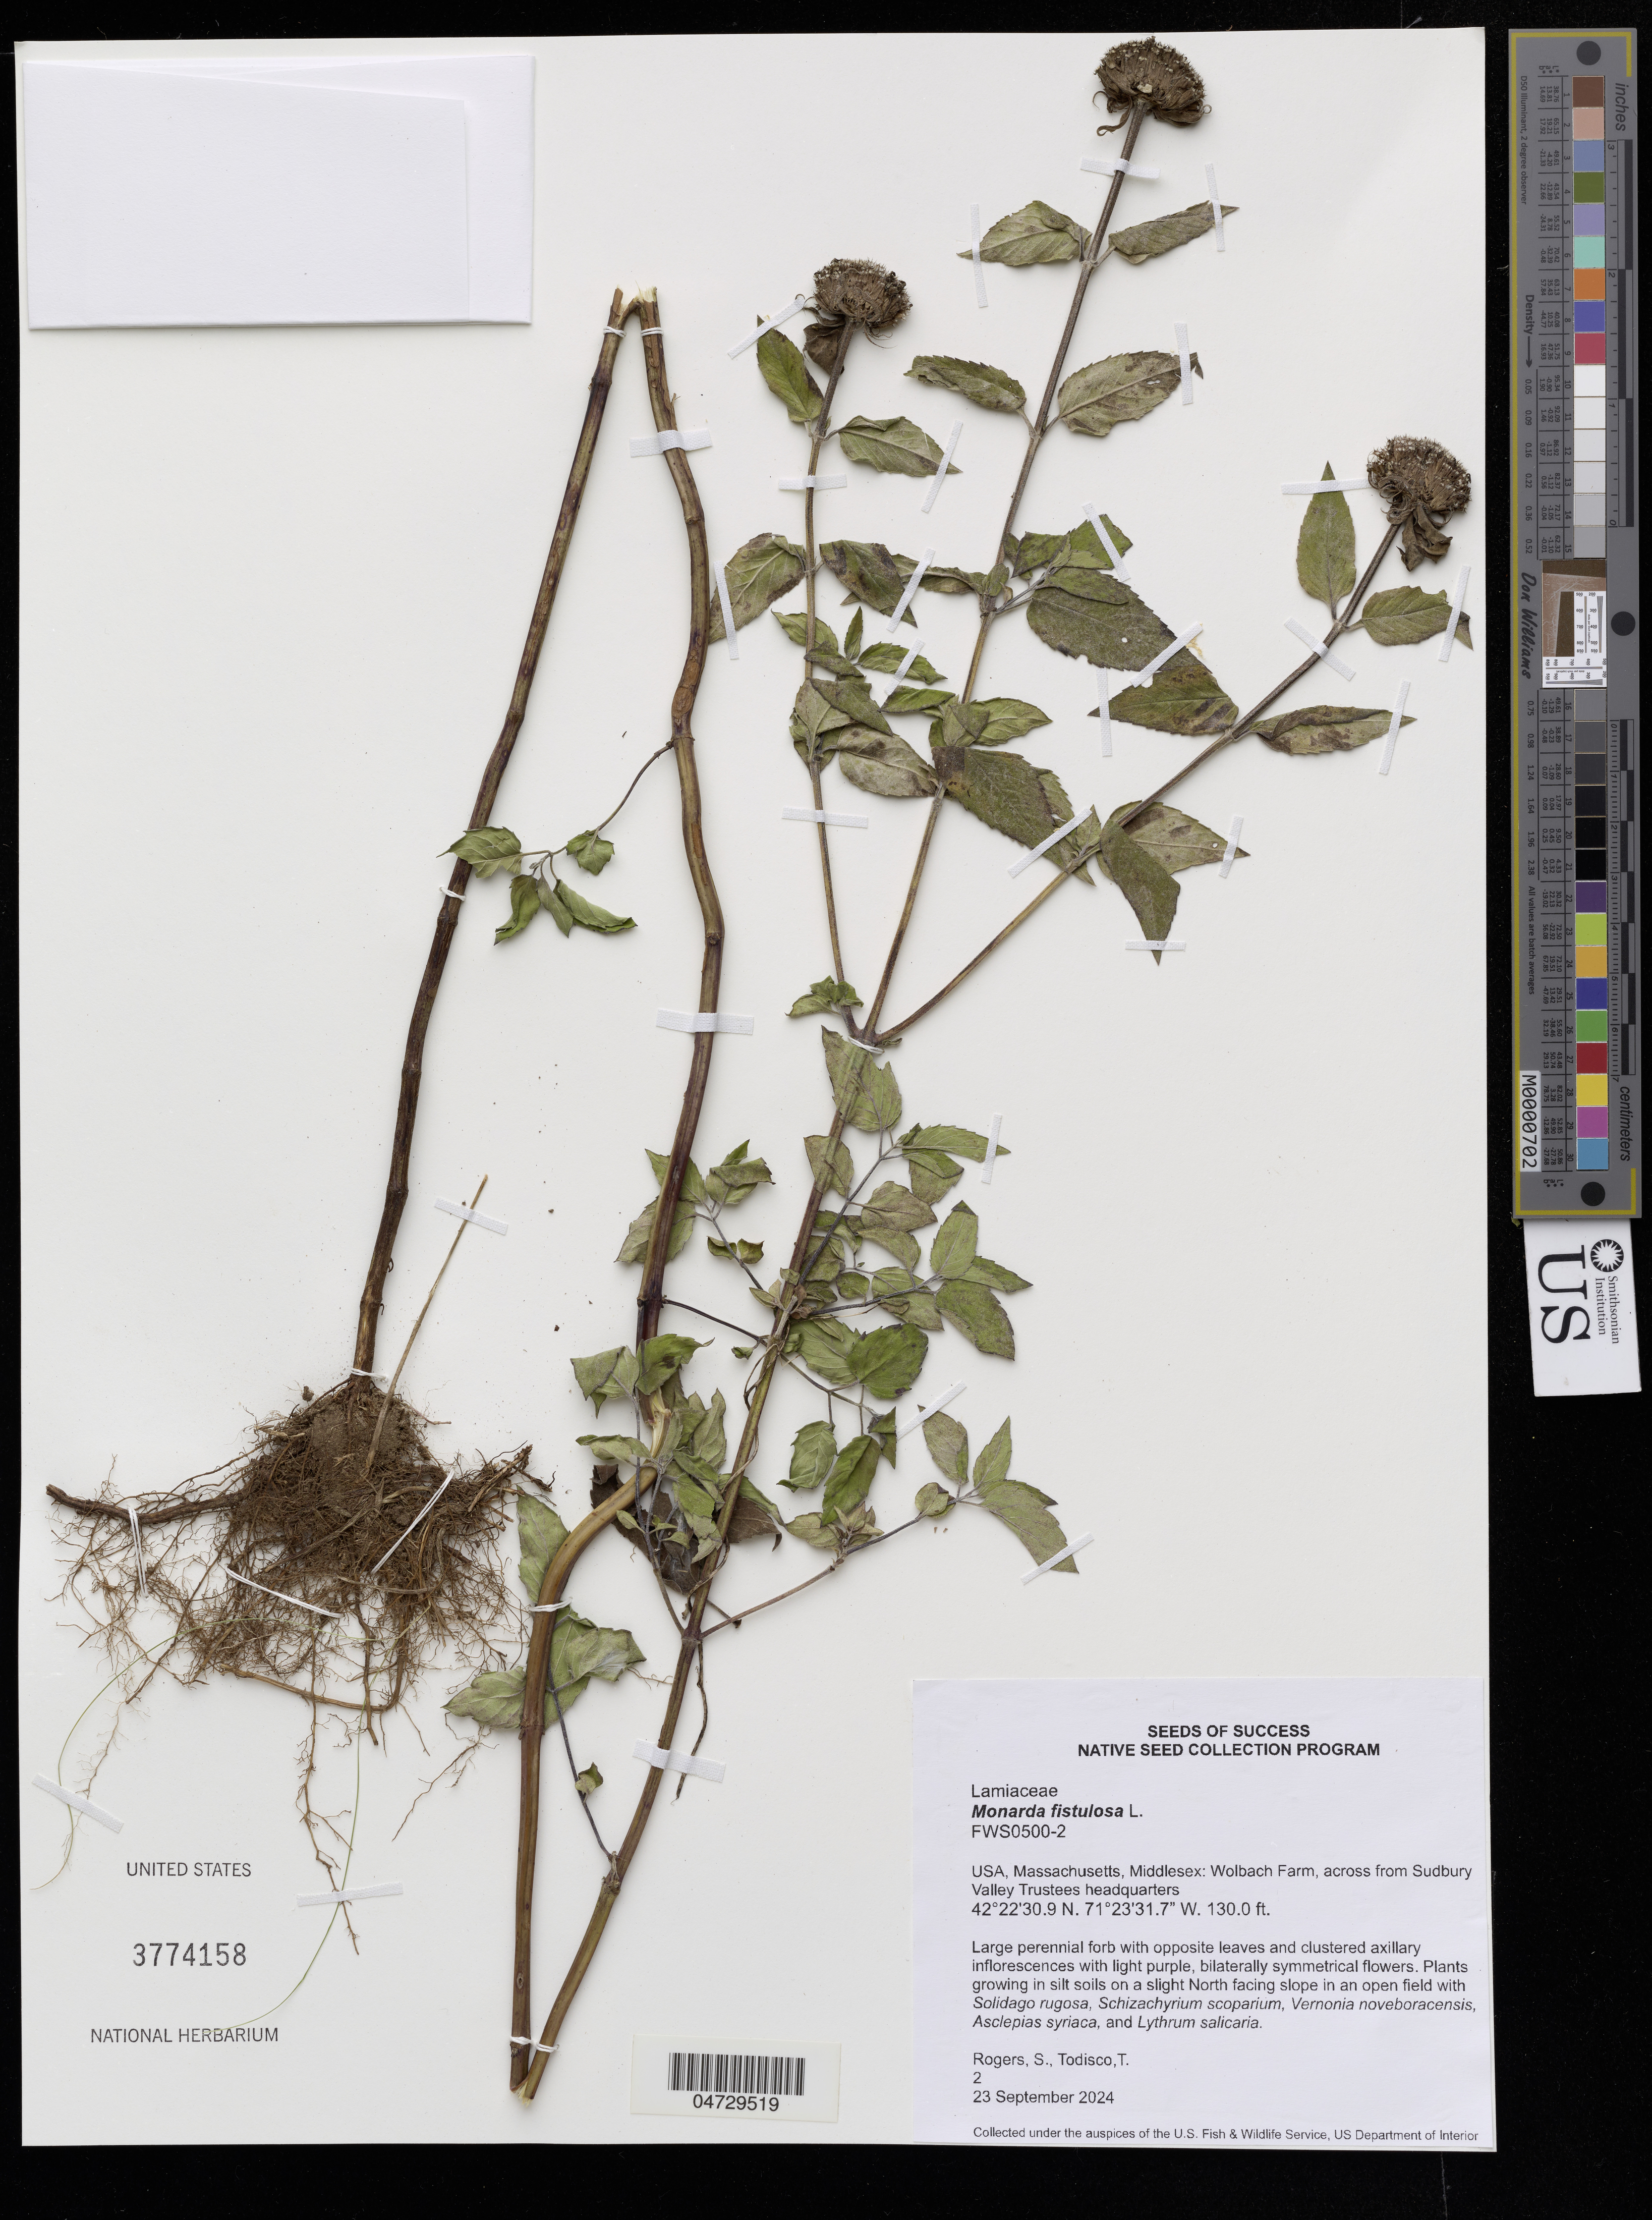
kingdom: Plantae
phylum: Tracheophyta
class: Magnoliopsida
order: Lamiales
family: Lamiaceae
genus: Monarda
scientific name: Monarda fistulosa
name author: L.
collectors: S. Rogers & T. Todisco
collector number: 2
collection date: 2024-09-23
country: United States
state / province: Massachusetts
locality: Middlesex: Wolbach Farm, across from Sudbury Valley Trustees headquarters.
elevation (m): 39.6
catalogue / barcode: US 3774158